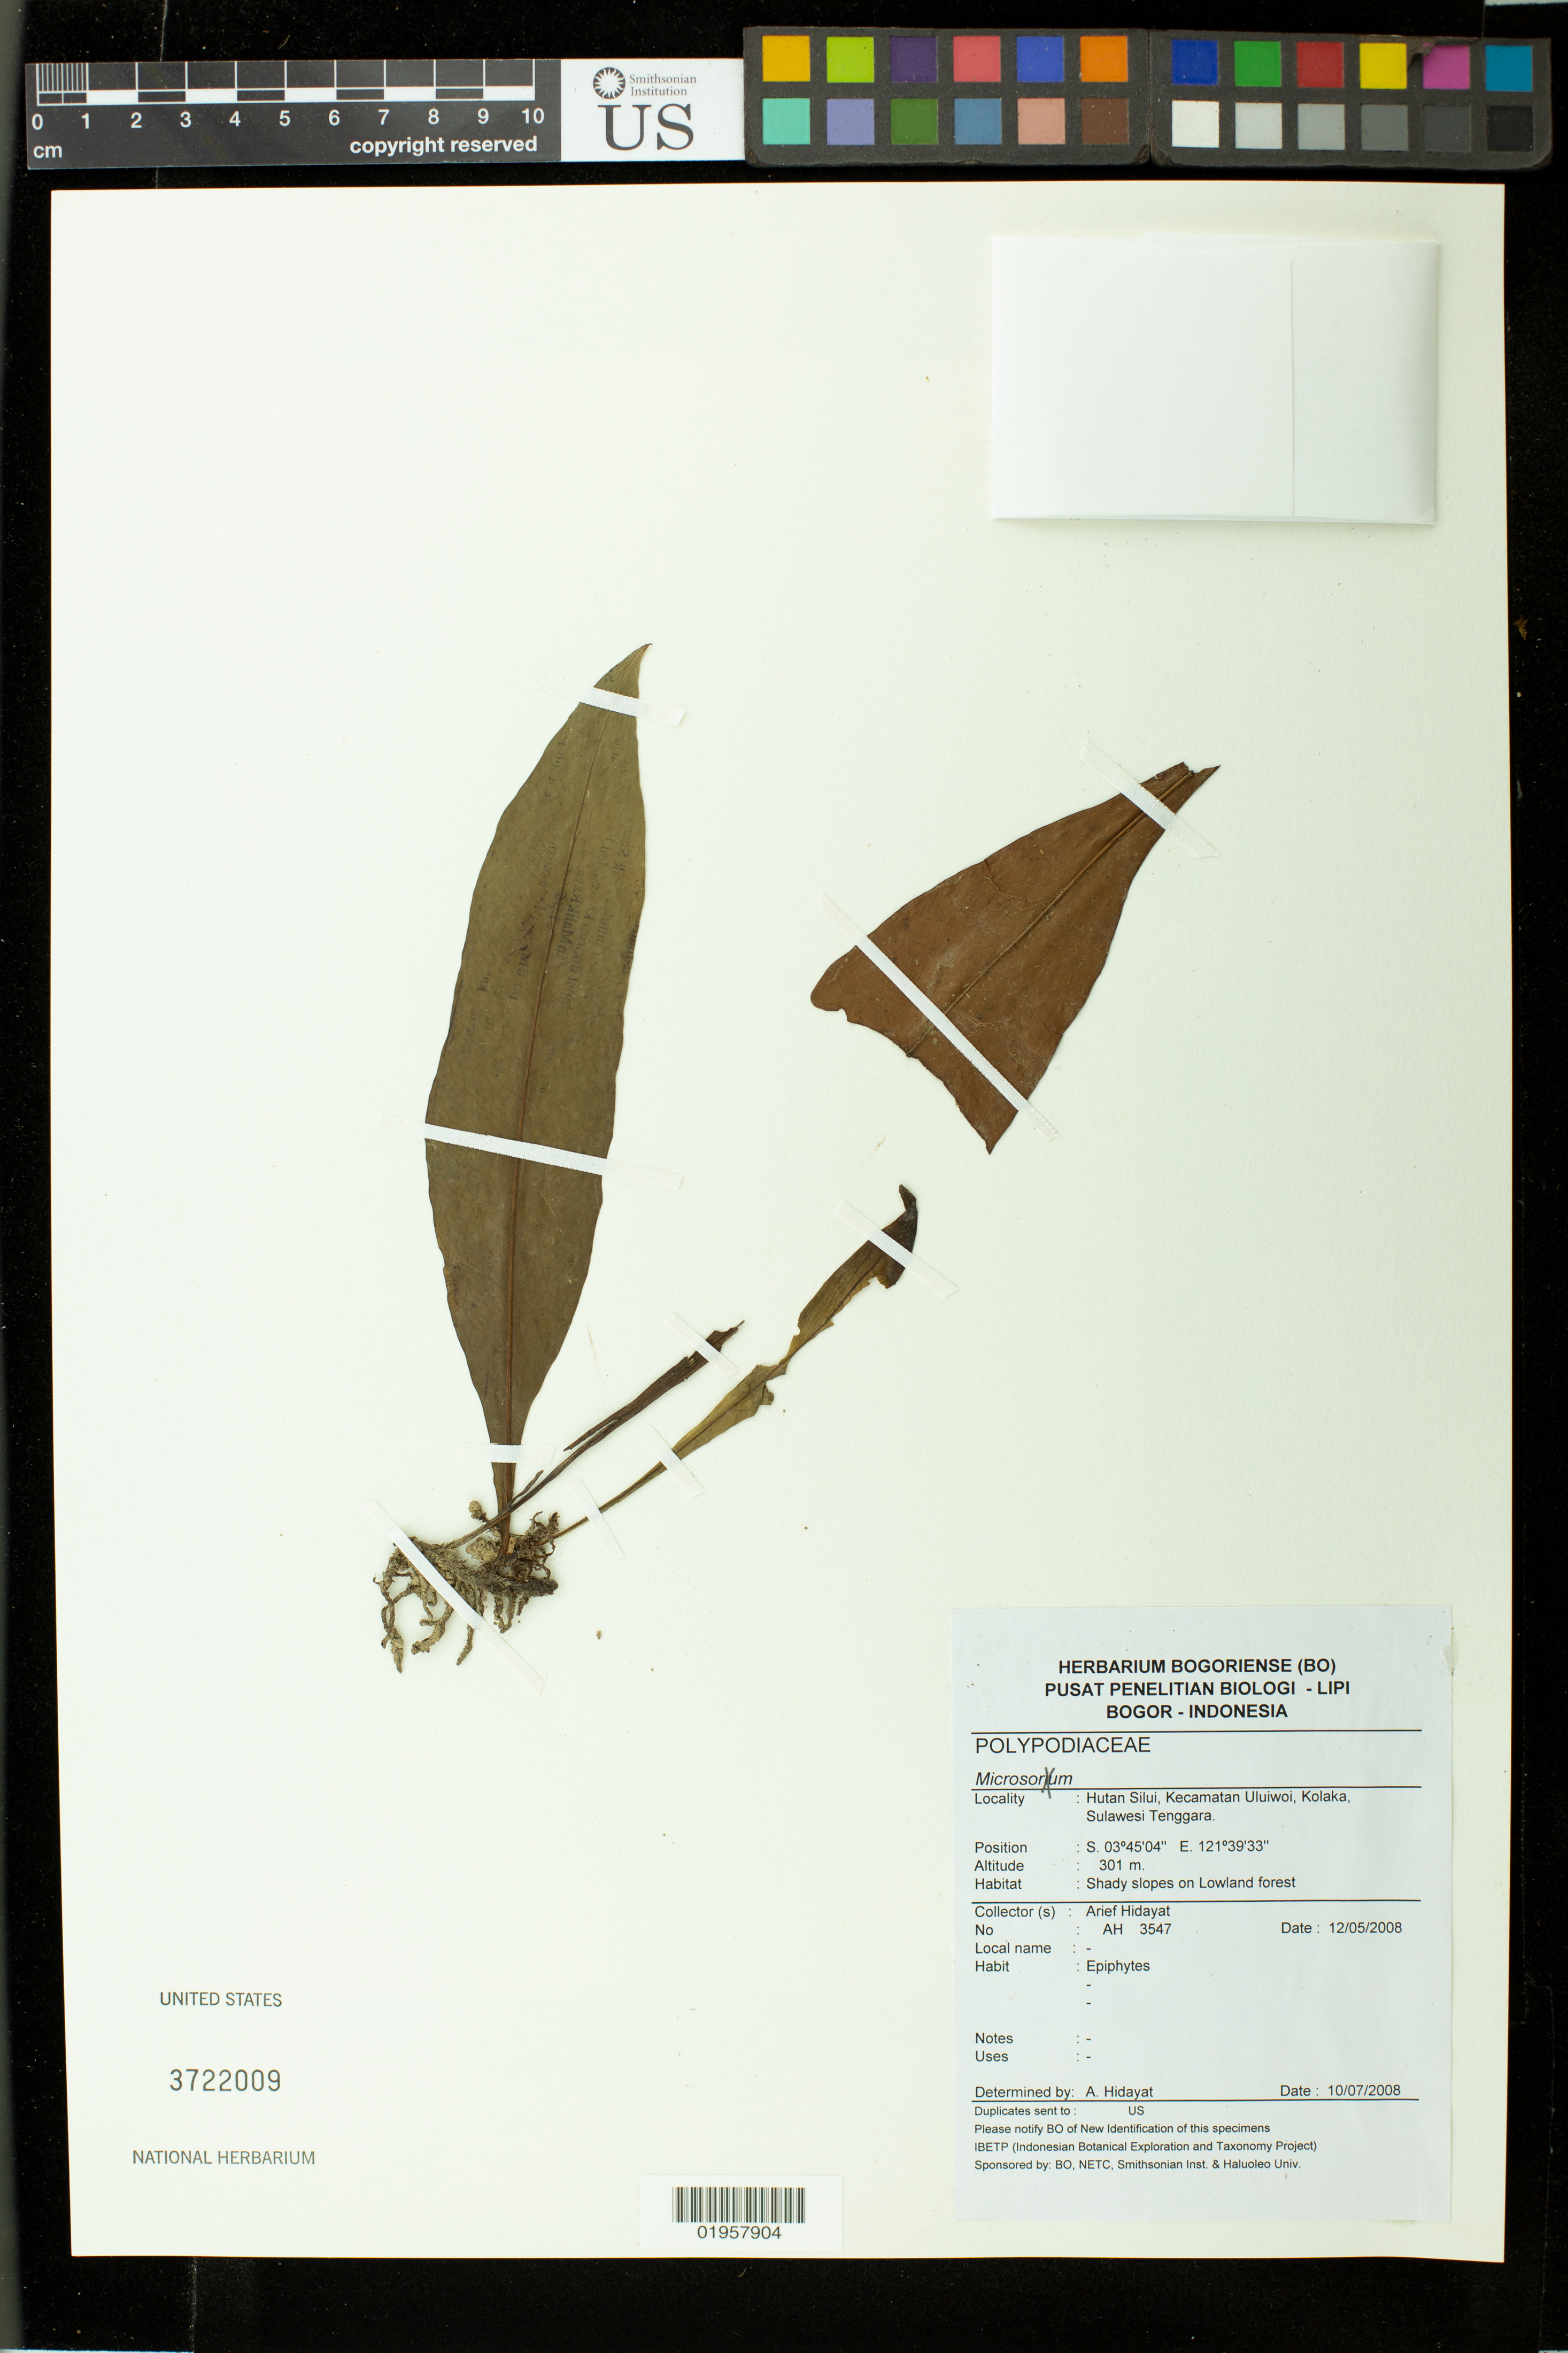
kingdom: Plantae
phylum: Tracheophyta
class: Polypodiopsida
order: Polypodiales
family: Polypodiaceae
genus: Microsorum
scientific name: Microsorum sp.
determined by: Hidayat, Arief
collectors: A. Hidayat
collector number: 3547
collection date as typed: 12/05/2008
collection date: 2008-05-12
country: Indonesia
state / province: Sulawesi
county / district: Sulawesi Tenggara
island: Sulawesi Island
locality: Sulawesi Tenggara [Southeast Sulawesi]. Hutan Silui, Kecamatan Uluiwoi, Kolaka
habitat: Shady slopes on lowland forest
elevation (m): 301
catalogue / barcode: US 3722009